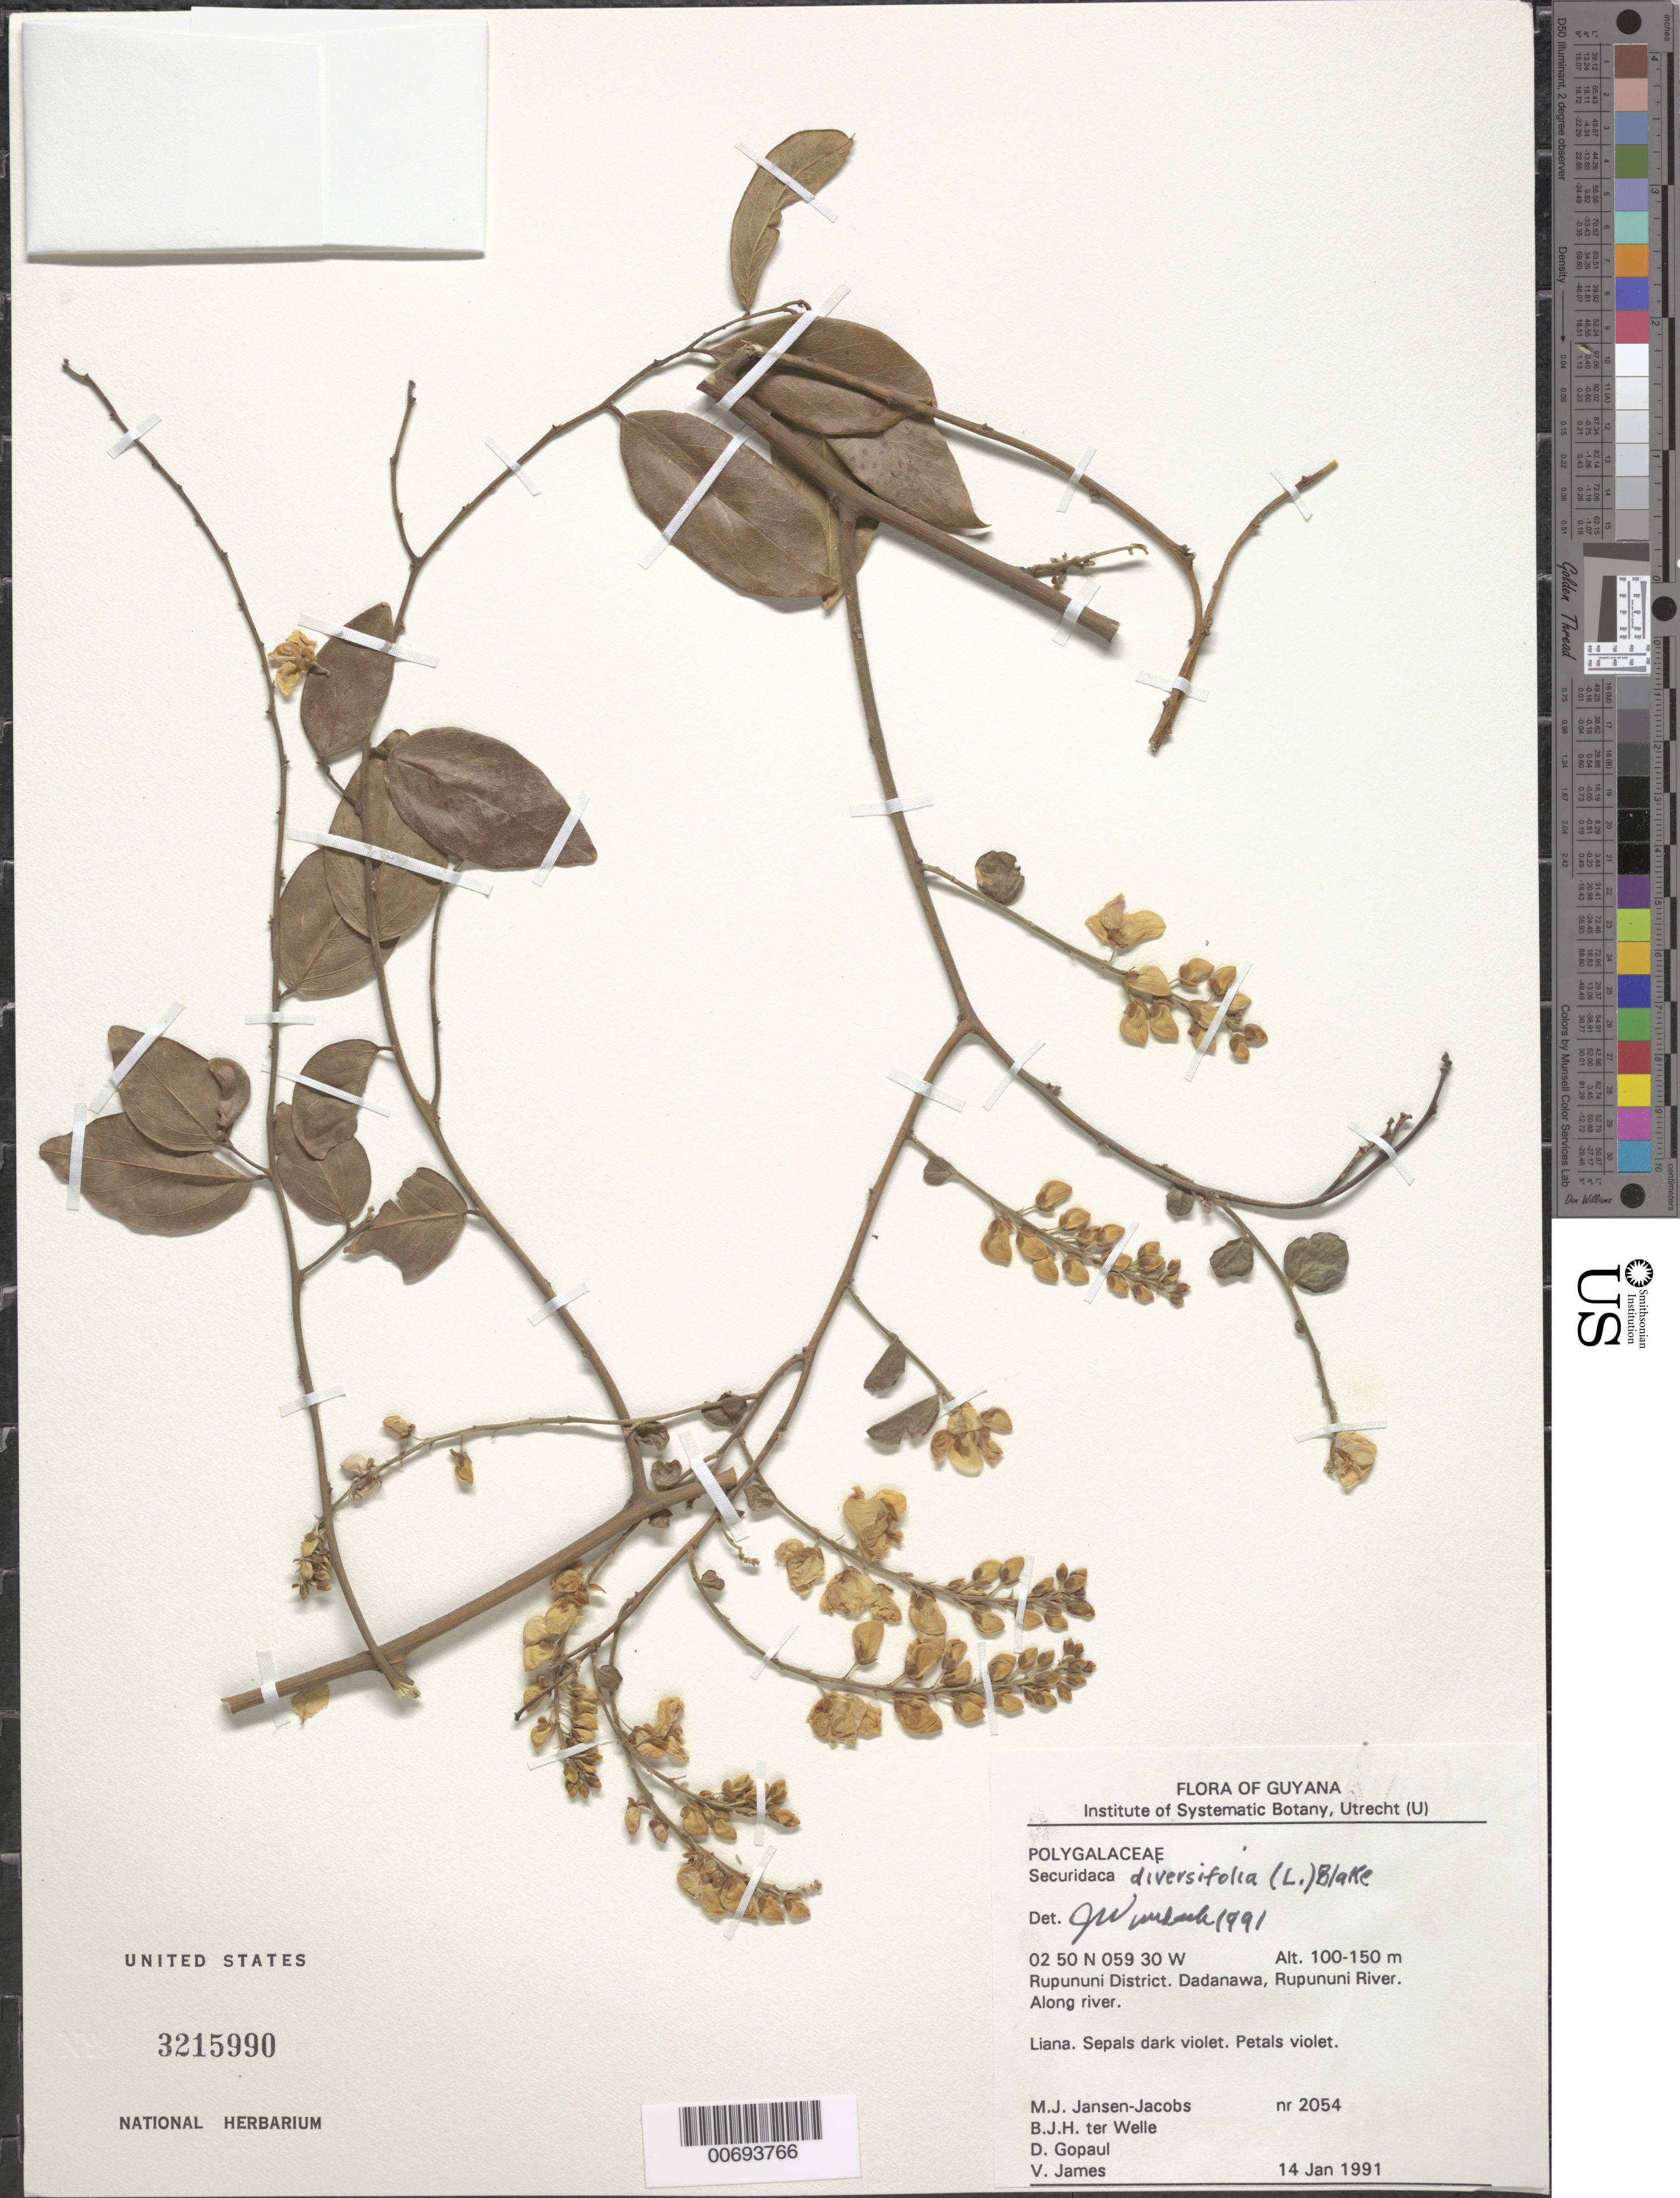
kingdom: Plantae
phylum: Tracheophyta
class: Magnoliopsida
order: Fabales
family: Polygalaceae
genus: Securidaca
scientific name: Securidaca diversifolia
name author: (L.) S.F. Blake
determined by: Wurdack, John J., (US), US (UNITED STATES)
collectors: M. J. Jansen-Jacobs, B. Welle, D. Gopaul & V. James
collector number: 2054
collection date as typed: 14-Jan-91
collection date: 1991-01-14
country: Guyana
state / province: U. Takutu-U. Essequibo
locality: Dadanawa, Rupununi River, Rupununi District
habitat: Along river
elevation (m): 100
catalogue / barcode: US 3215990